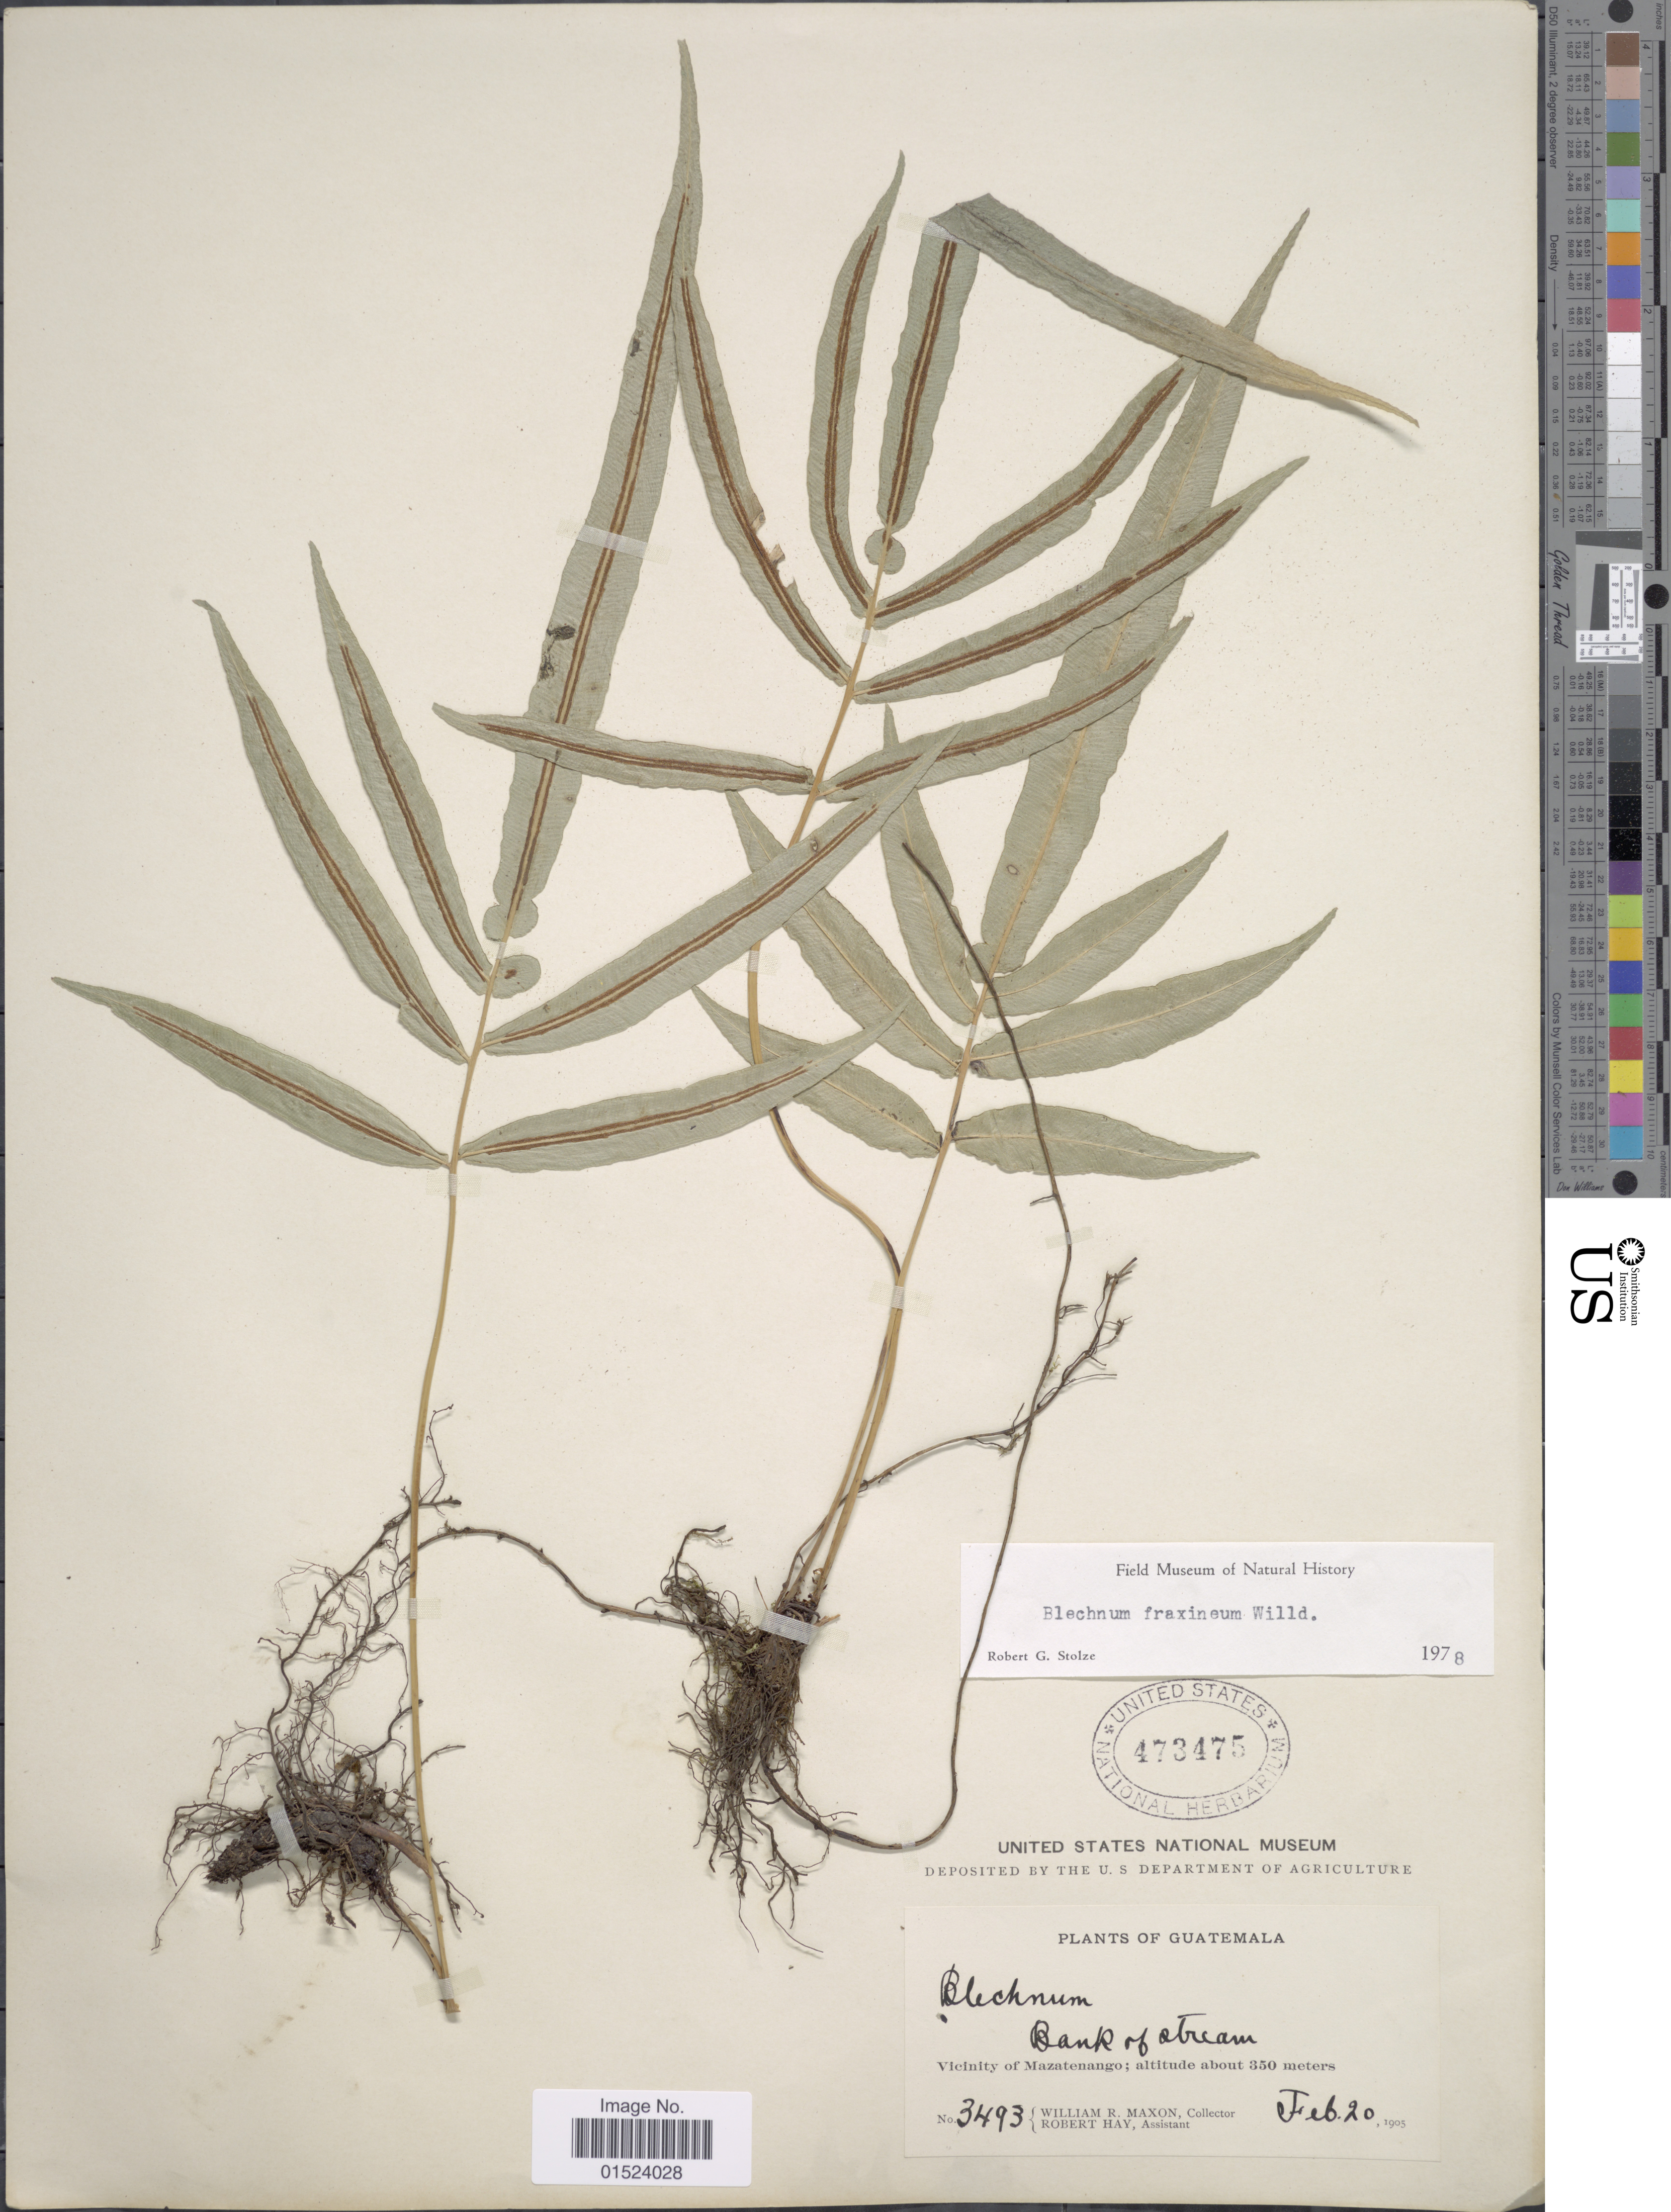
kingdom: Plantae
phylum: Tracheophyta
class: Polypodiopsida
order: Polypodiales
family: Blechnaceae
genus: Blechnum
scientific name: Blechnum gracile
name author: Kaulf.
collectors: W. R. Maxon & R. H. Hay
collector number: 3493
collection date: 1905-02-20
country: Guatemala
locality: Vicinity of Mazatenango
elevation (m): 350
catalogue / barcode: US 473475